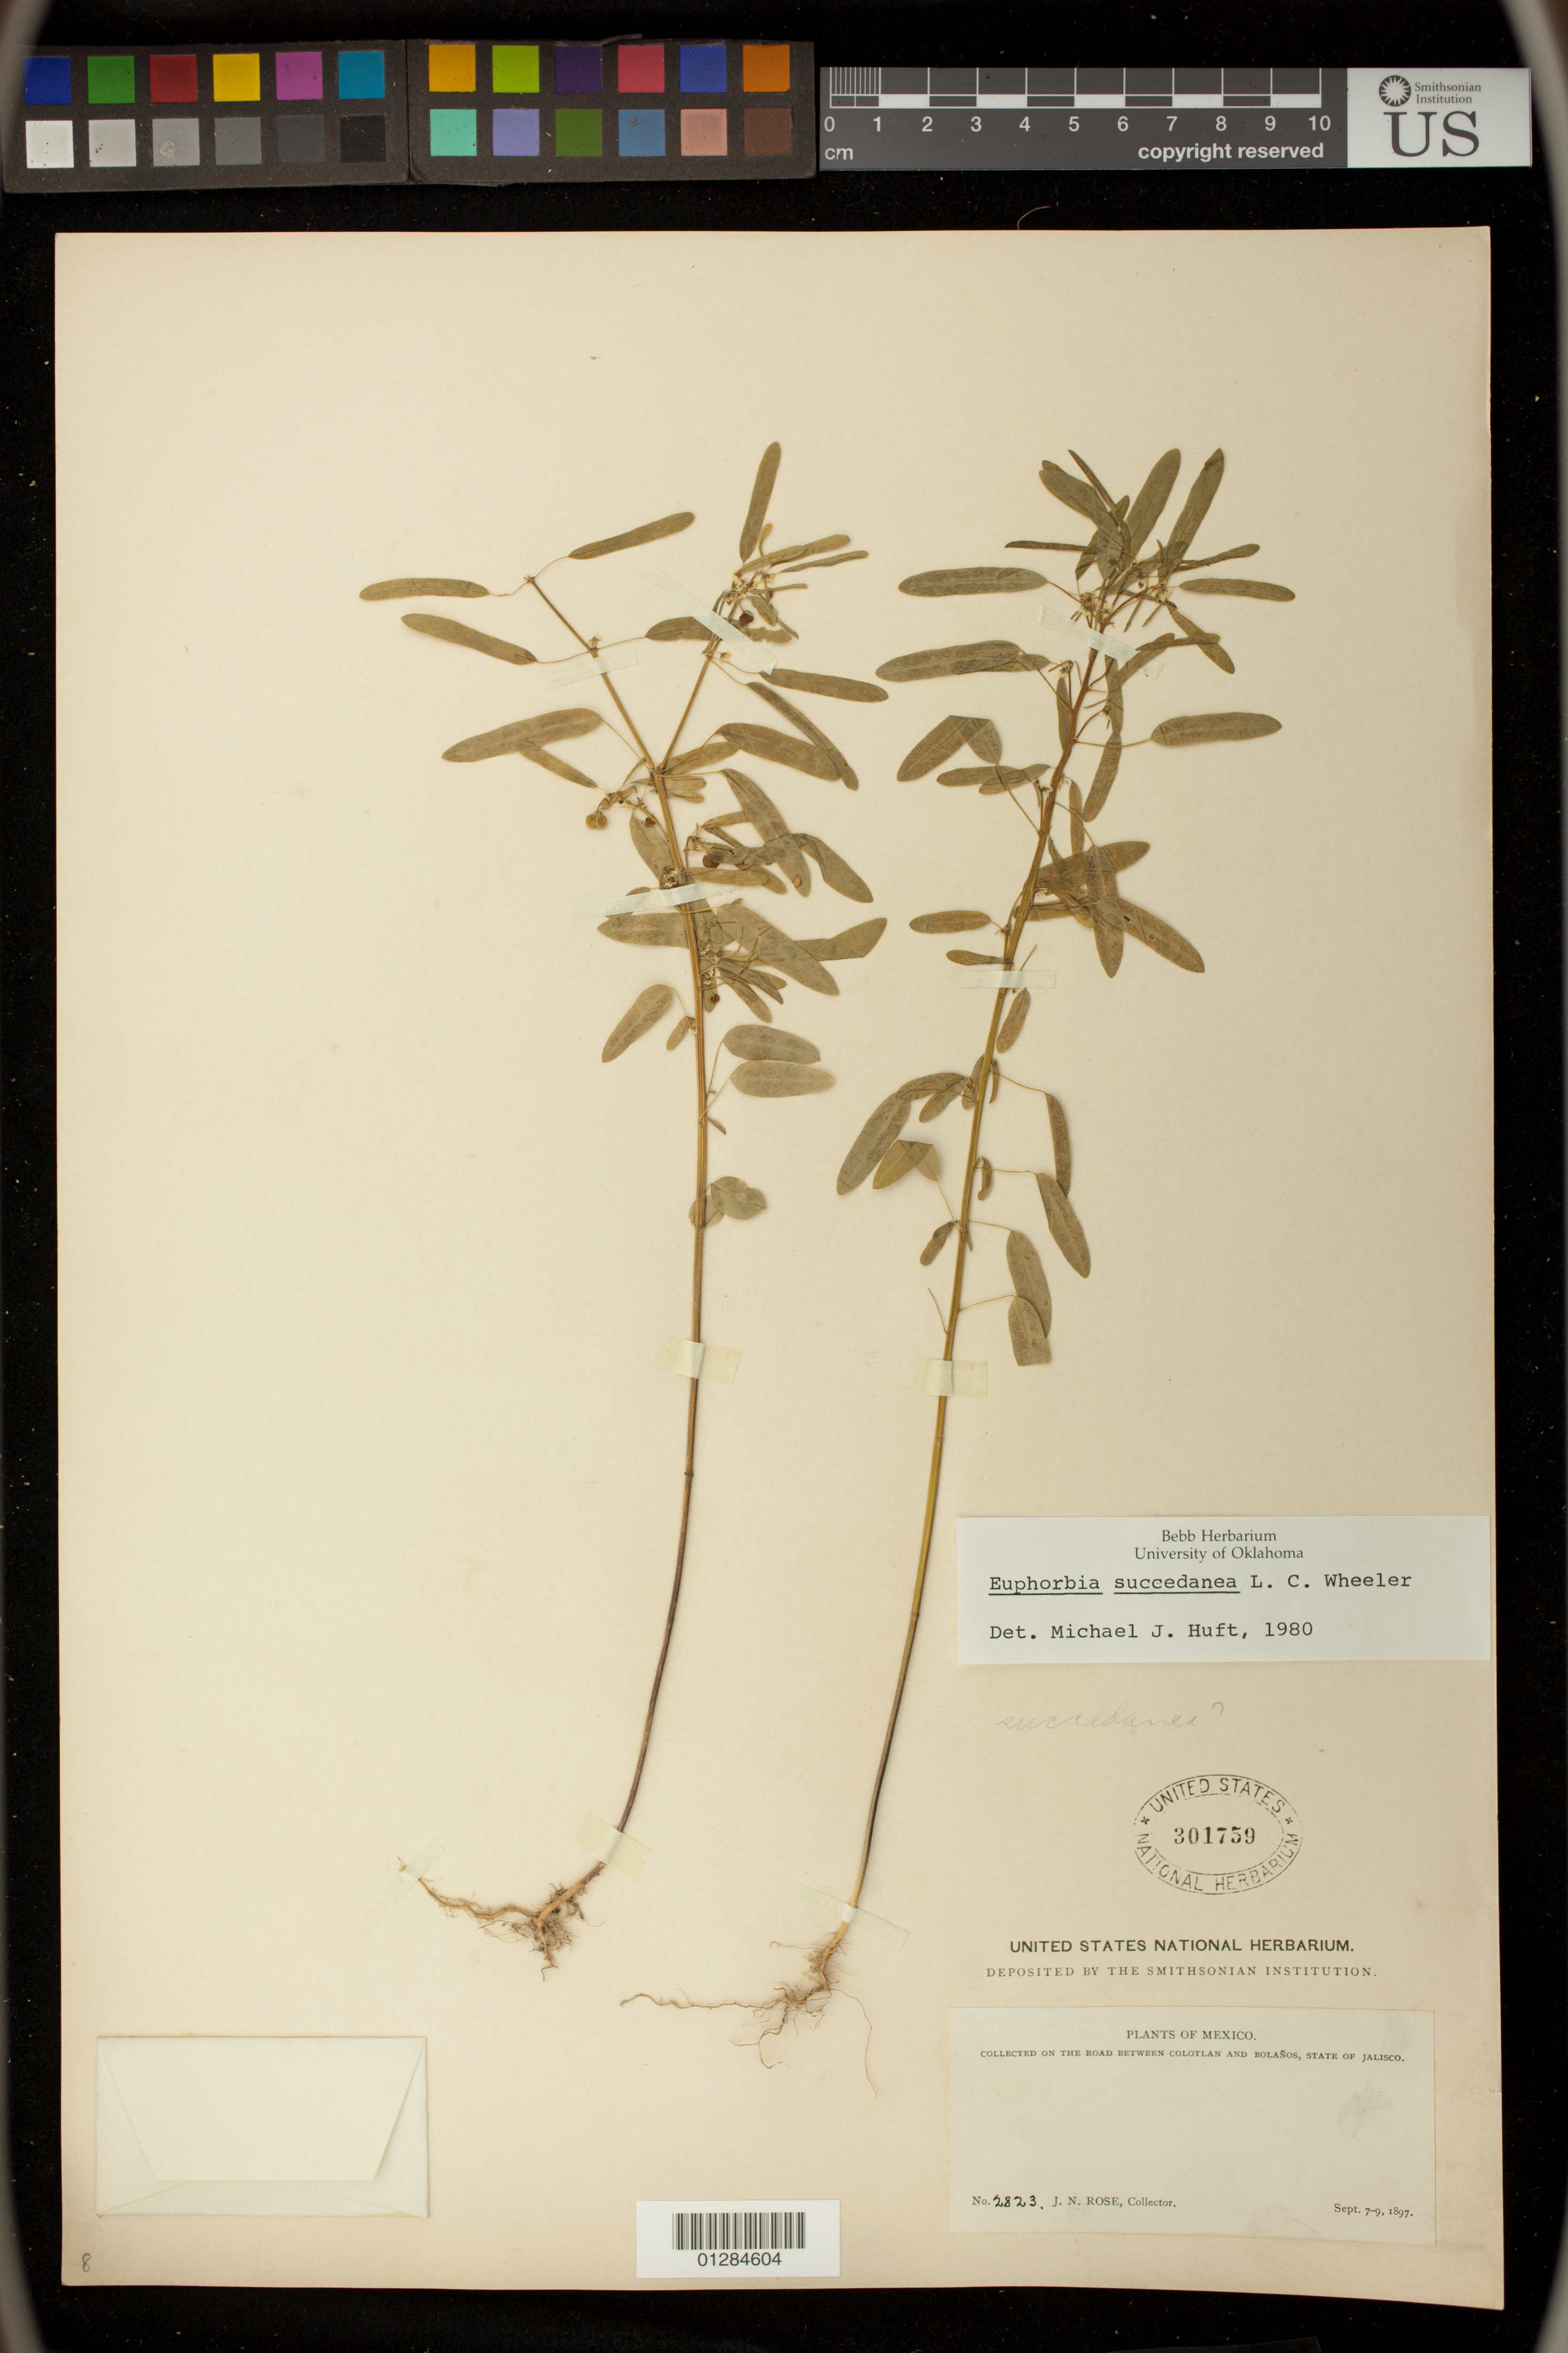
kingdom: Plantae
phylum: Tracheophyta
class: Magnoliopsida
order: Malpighiales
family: Euphorbiaceae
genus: Euphorbia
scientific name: Euphorbia succedanea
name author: L.C. Wheeler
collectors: J. N. Rose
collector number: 2823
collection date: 1897-09-07/1897-09-09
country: Mexico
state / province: Jalisco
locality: On the road between Colotlan and Bolanos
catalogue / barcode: US 301759